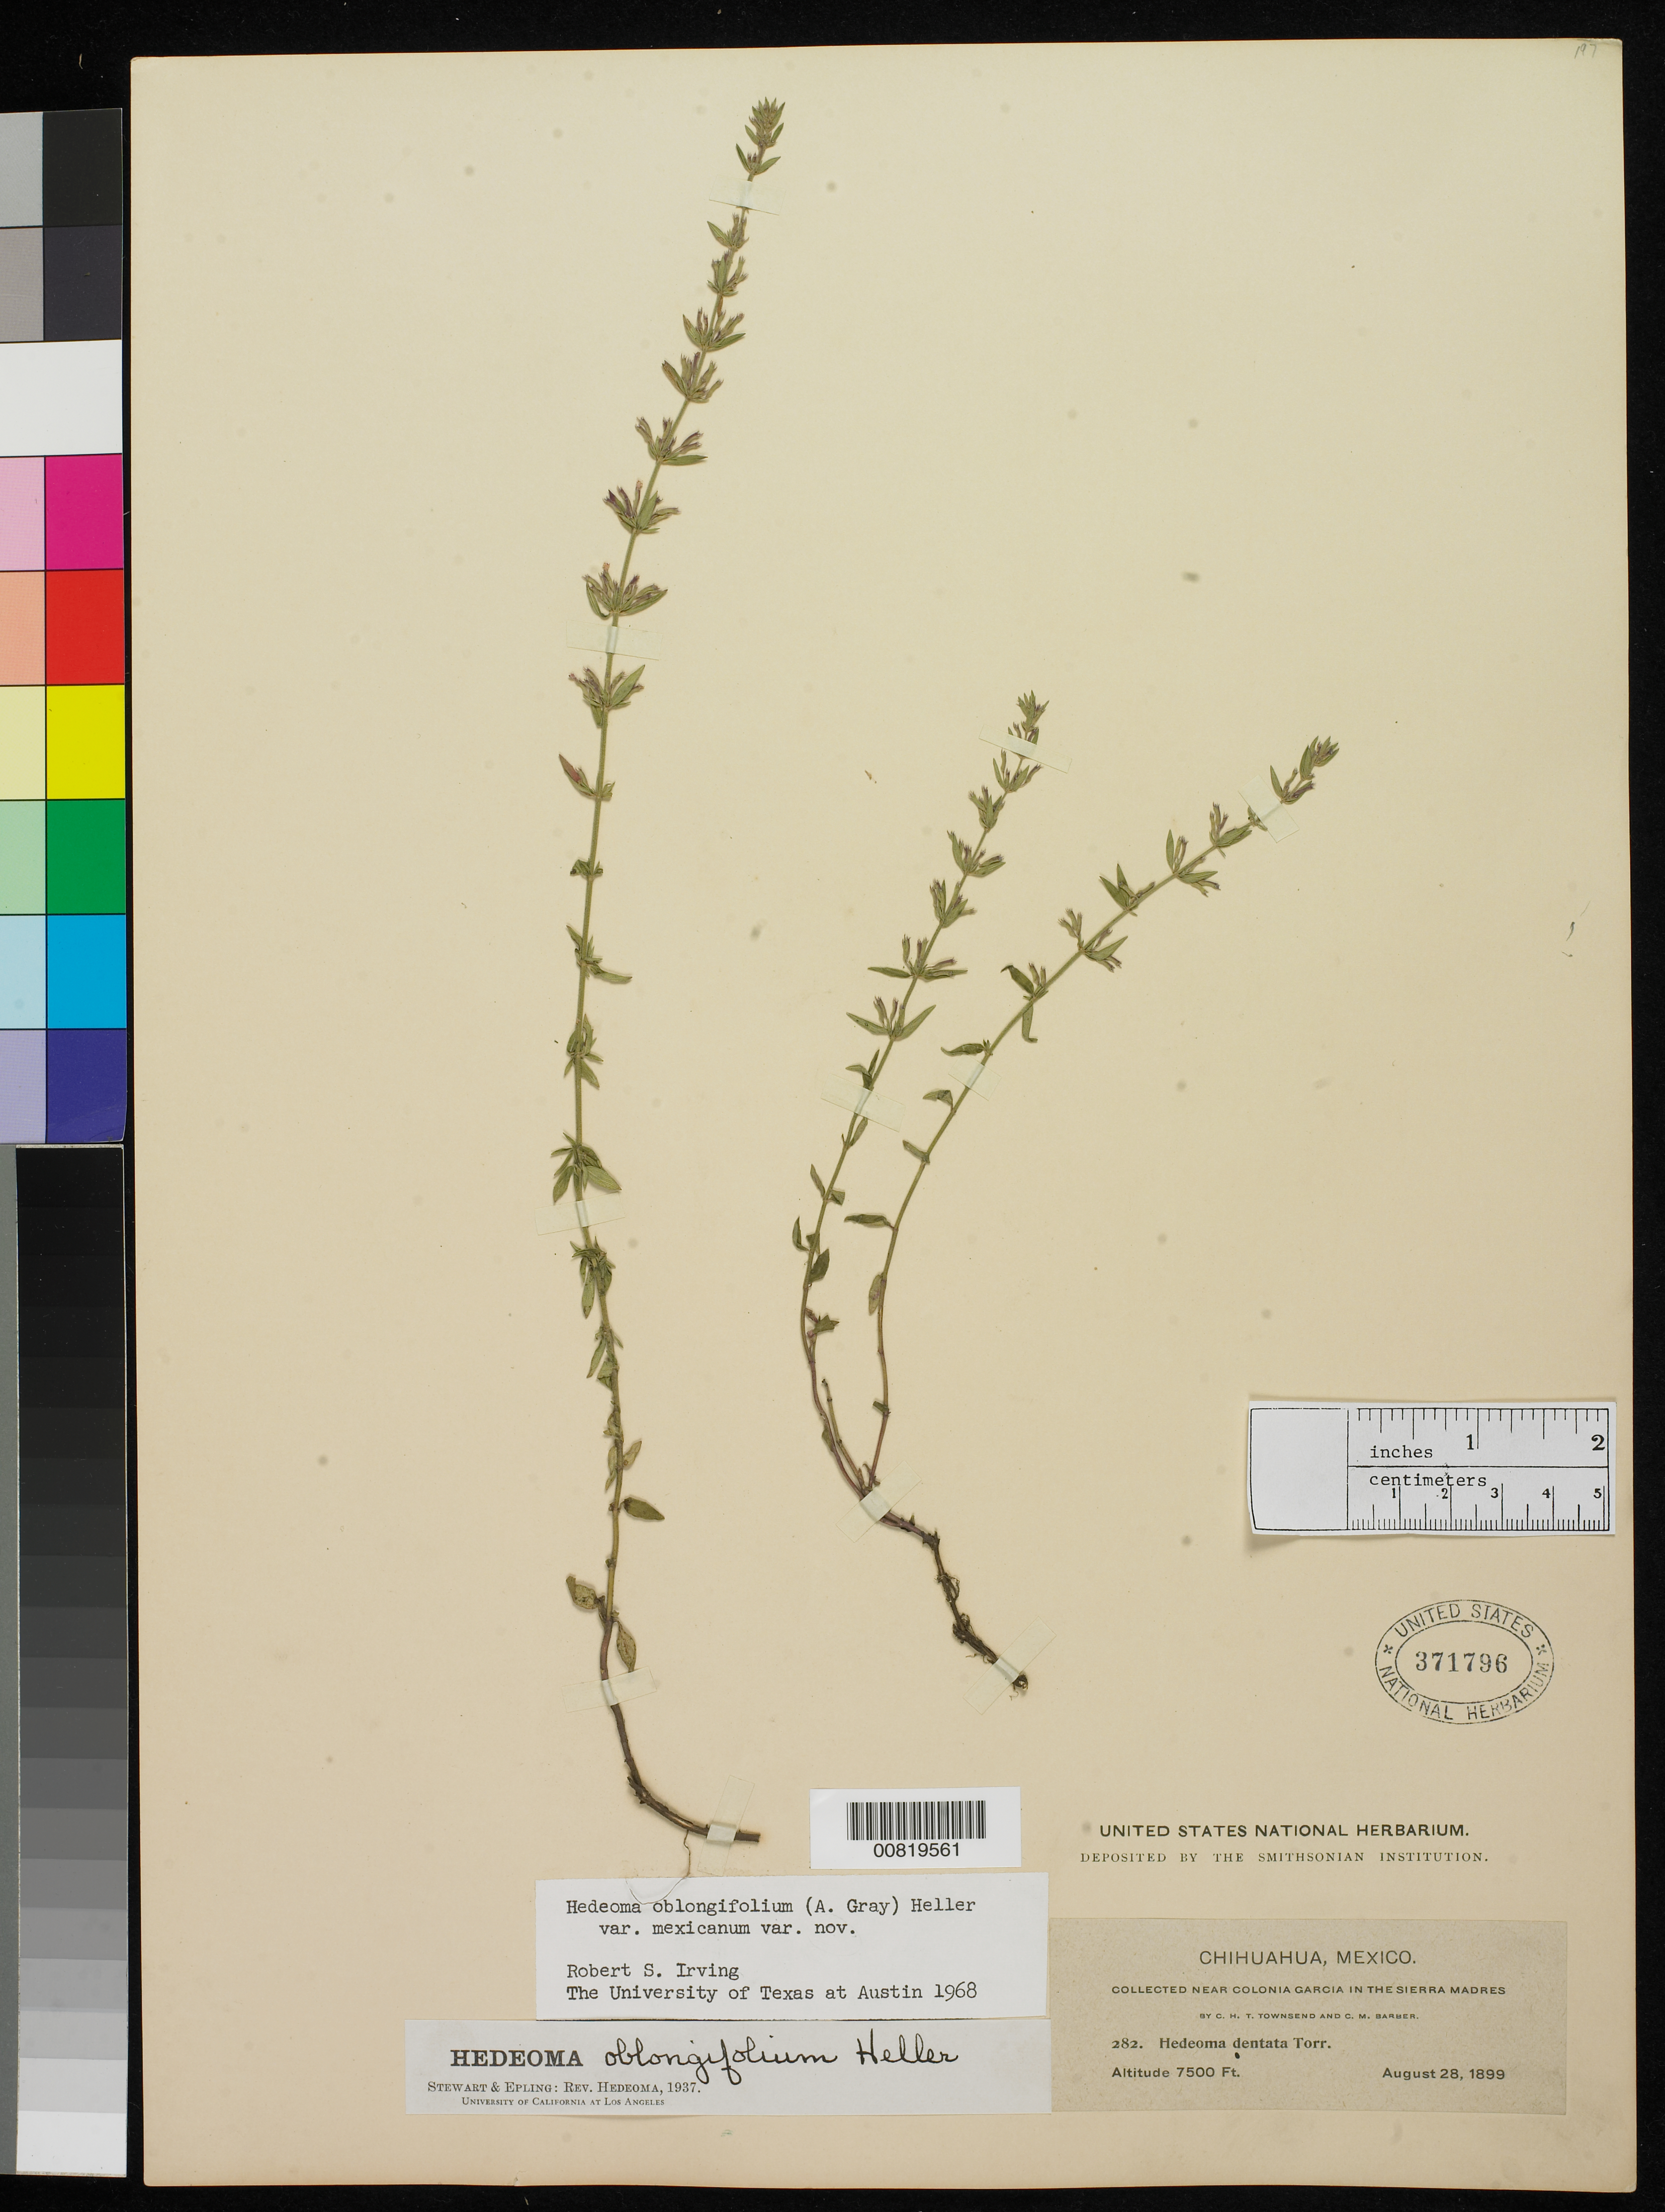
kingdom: Plantae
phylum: Tracheophyta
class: Magnoliopsida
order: Lamiales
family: Lamiaceae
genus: Hedeoma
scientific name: Hedeoma oblongifolia var. mexicana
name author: (A. Gray) A. Heller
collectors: C. H. T. Townsend & C. Barber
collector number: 282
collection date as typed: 28 Aug 1899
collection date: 1899-08-28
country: Mexico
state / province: Chihuahua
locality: Near Colonia García in the Sierra Madre, Chihuahua.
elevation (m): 2286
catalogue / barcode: US 371796